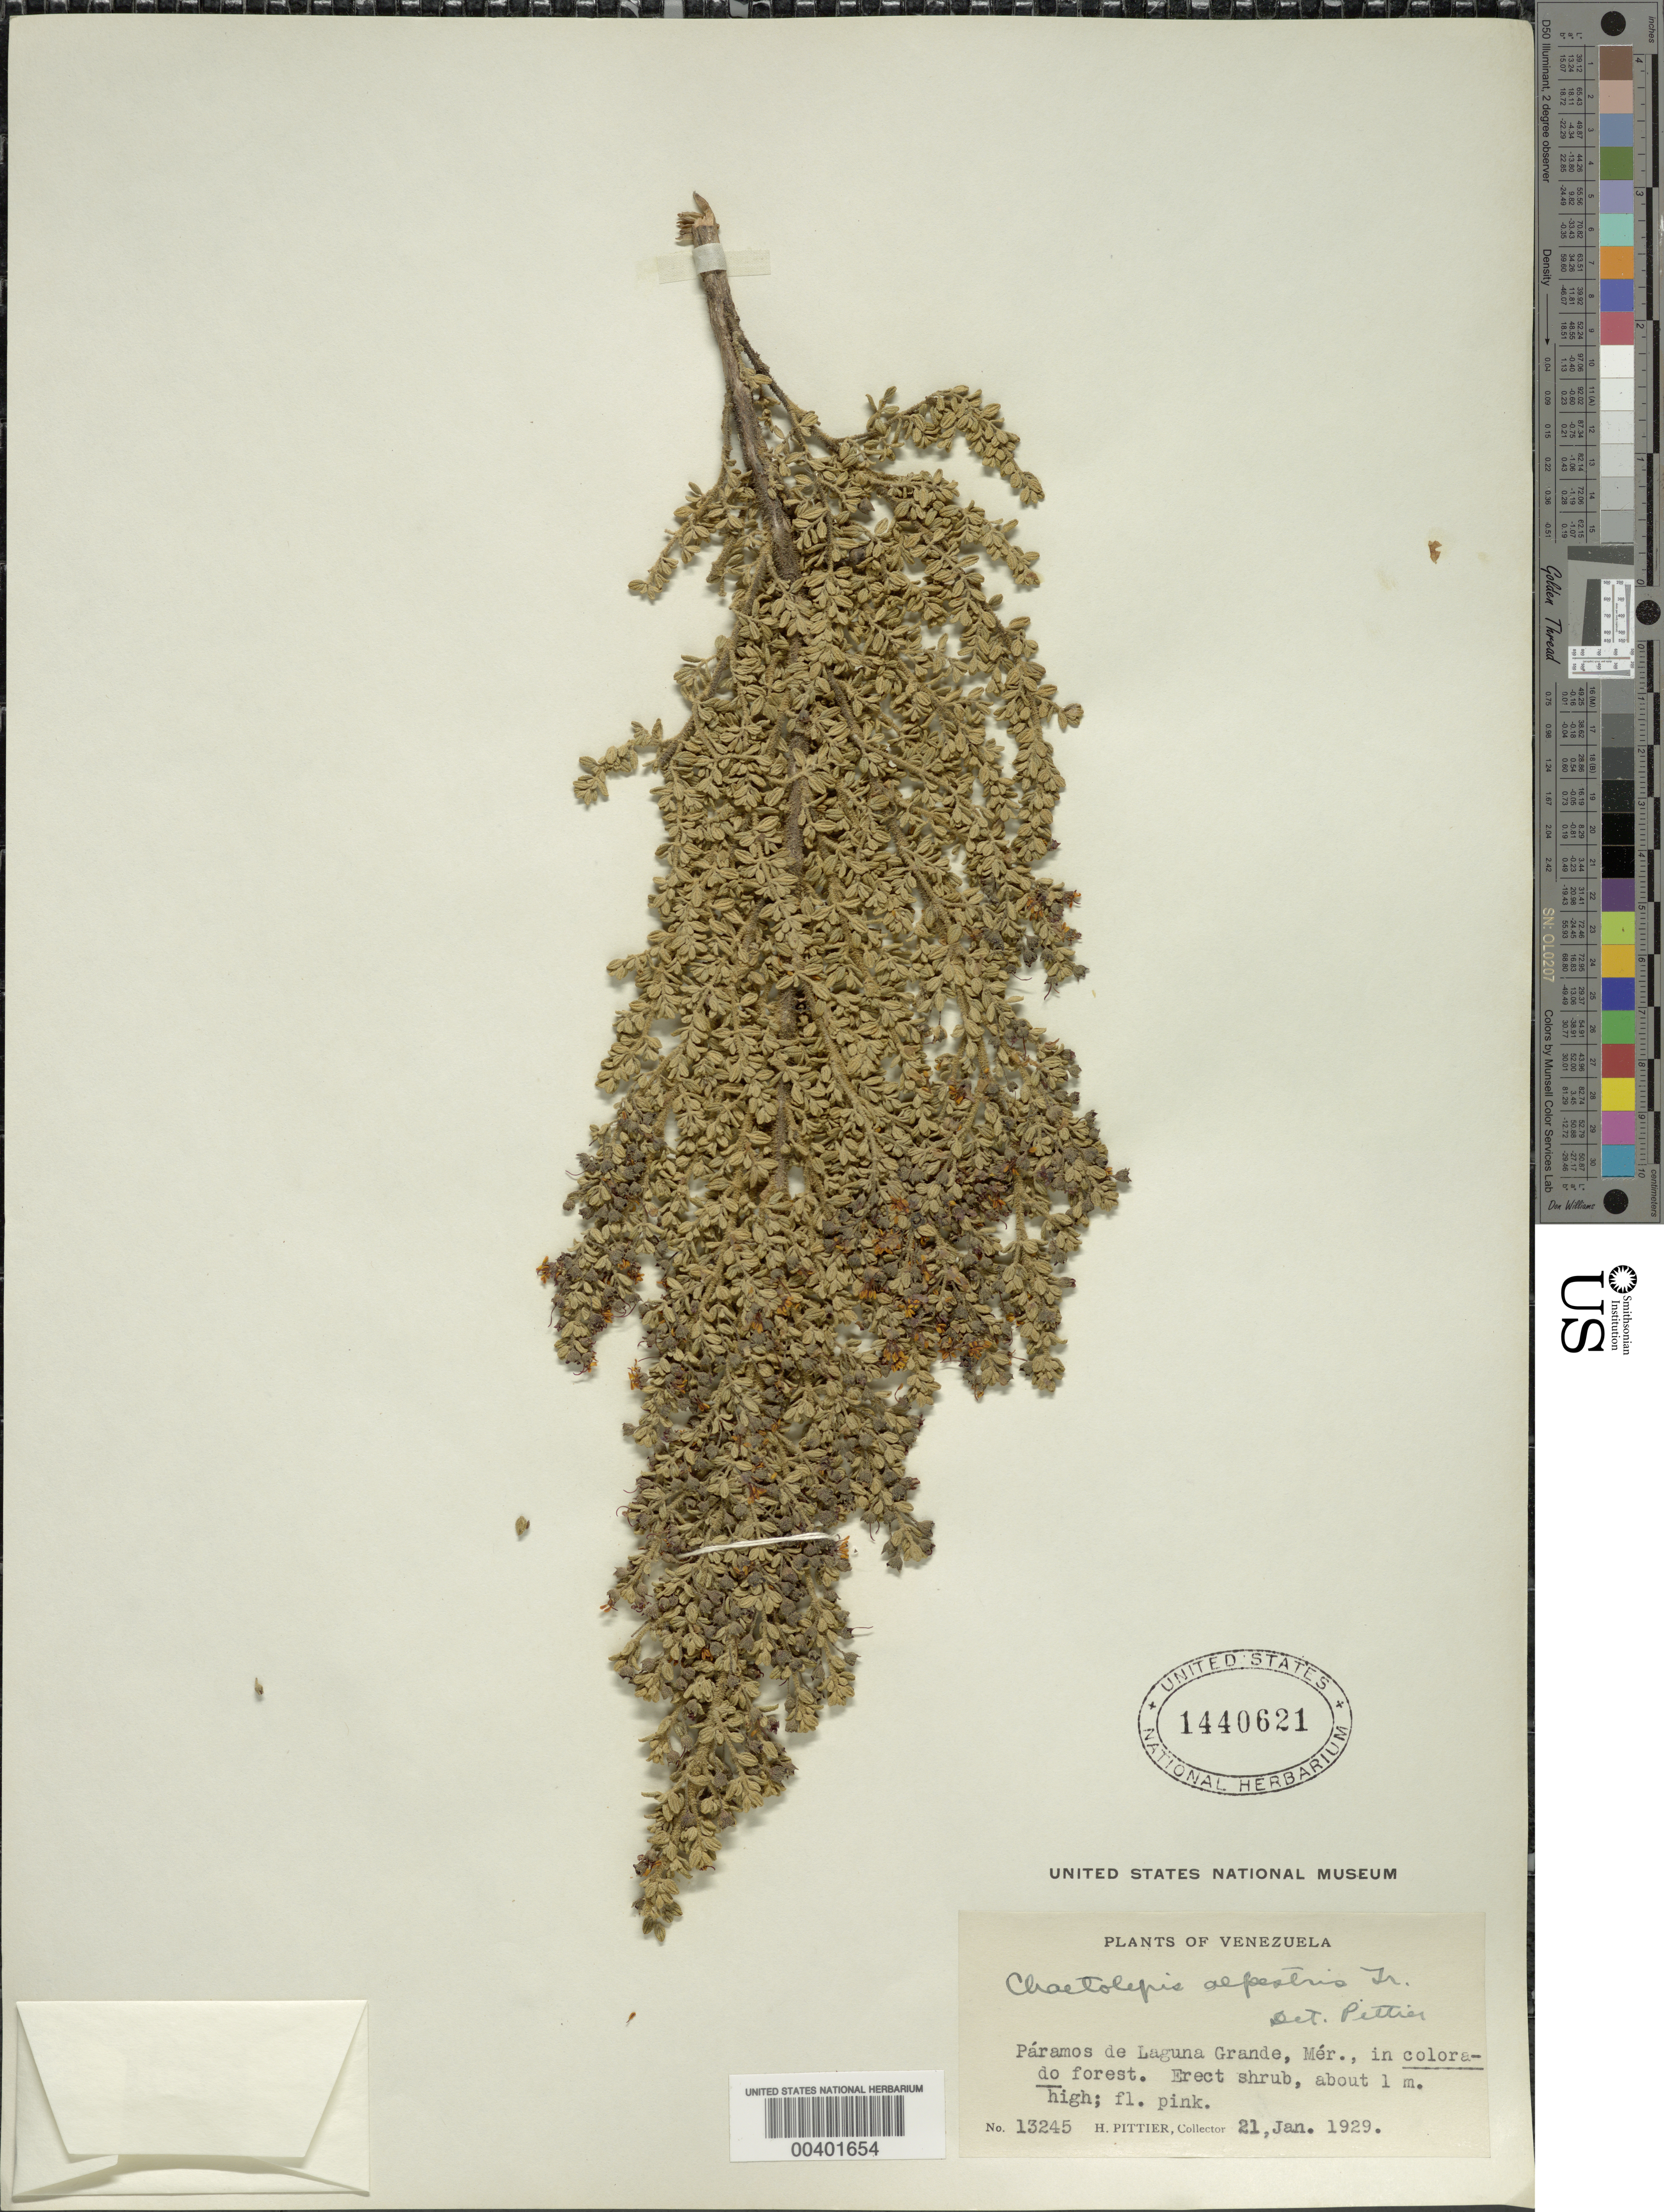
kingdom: Plantae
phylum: Tracheophyta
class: Magnoliopsida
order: Myrtales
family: Melastomataceae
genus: Chaetolepis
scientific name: Chaetolepis alpestris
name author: (H. Karst.) Triana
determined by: Pittier, Henri F.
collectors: H. F. Pittier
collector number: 13245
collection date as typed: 31 Aug 1994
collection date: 1994-08-31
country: Venezuela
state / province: Mérida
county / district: Rangel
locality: Páramos de Lag. Grande. Grande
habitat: In colorado forest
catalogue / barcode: US 1440621